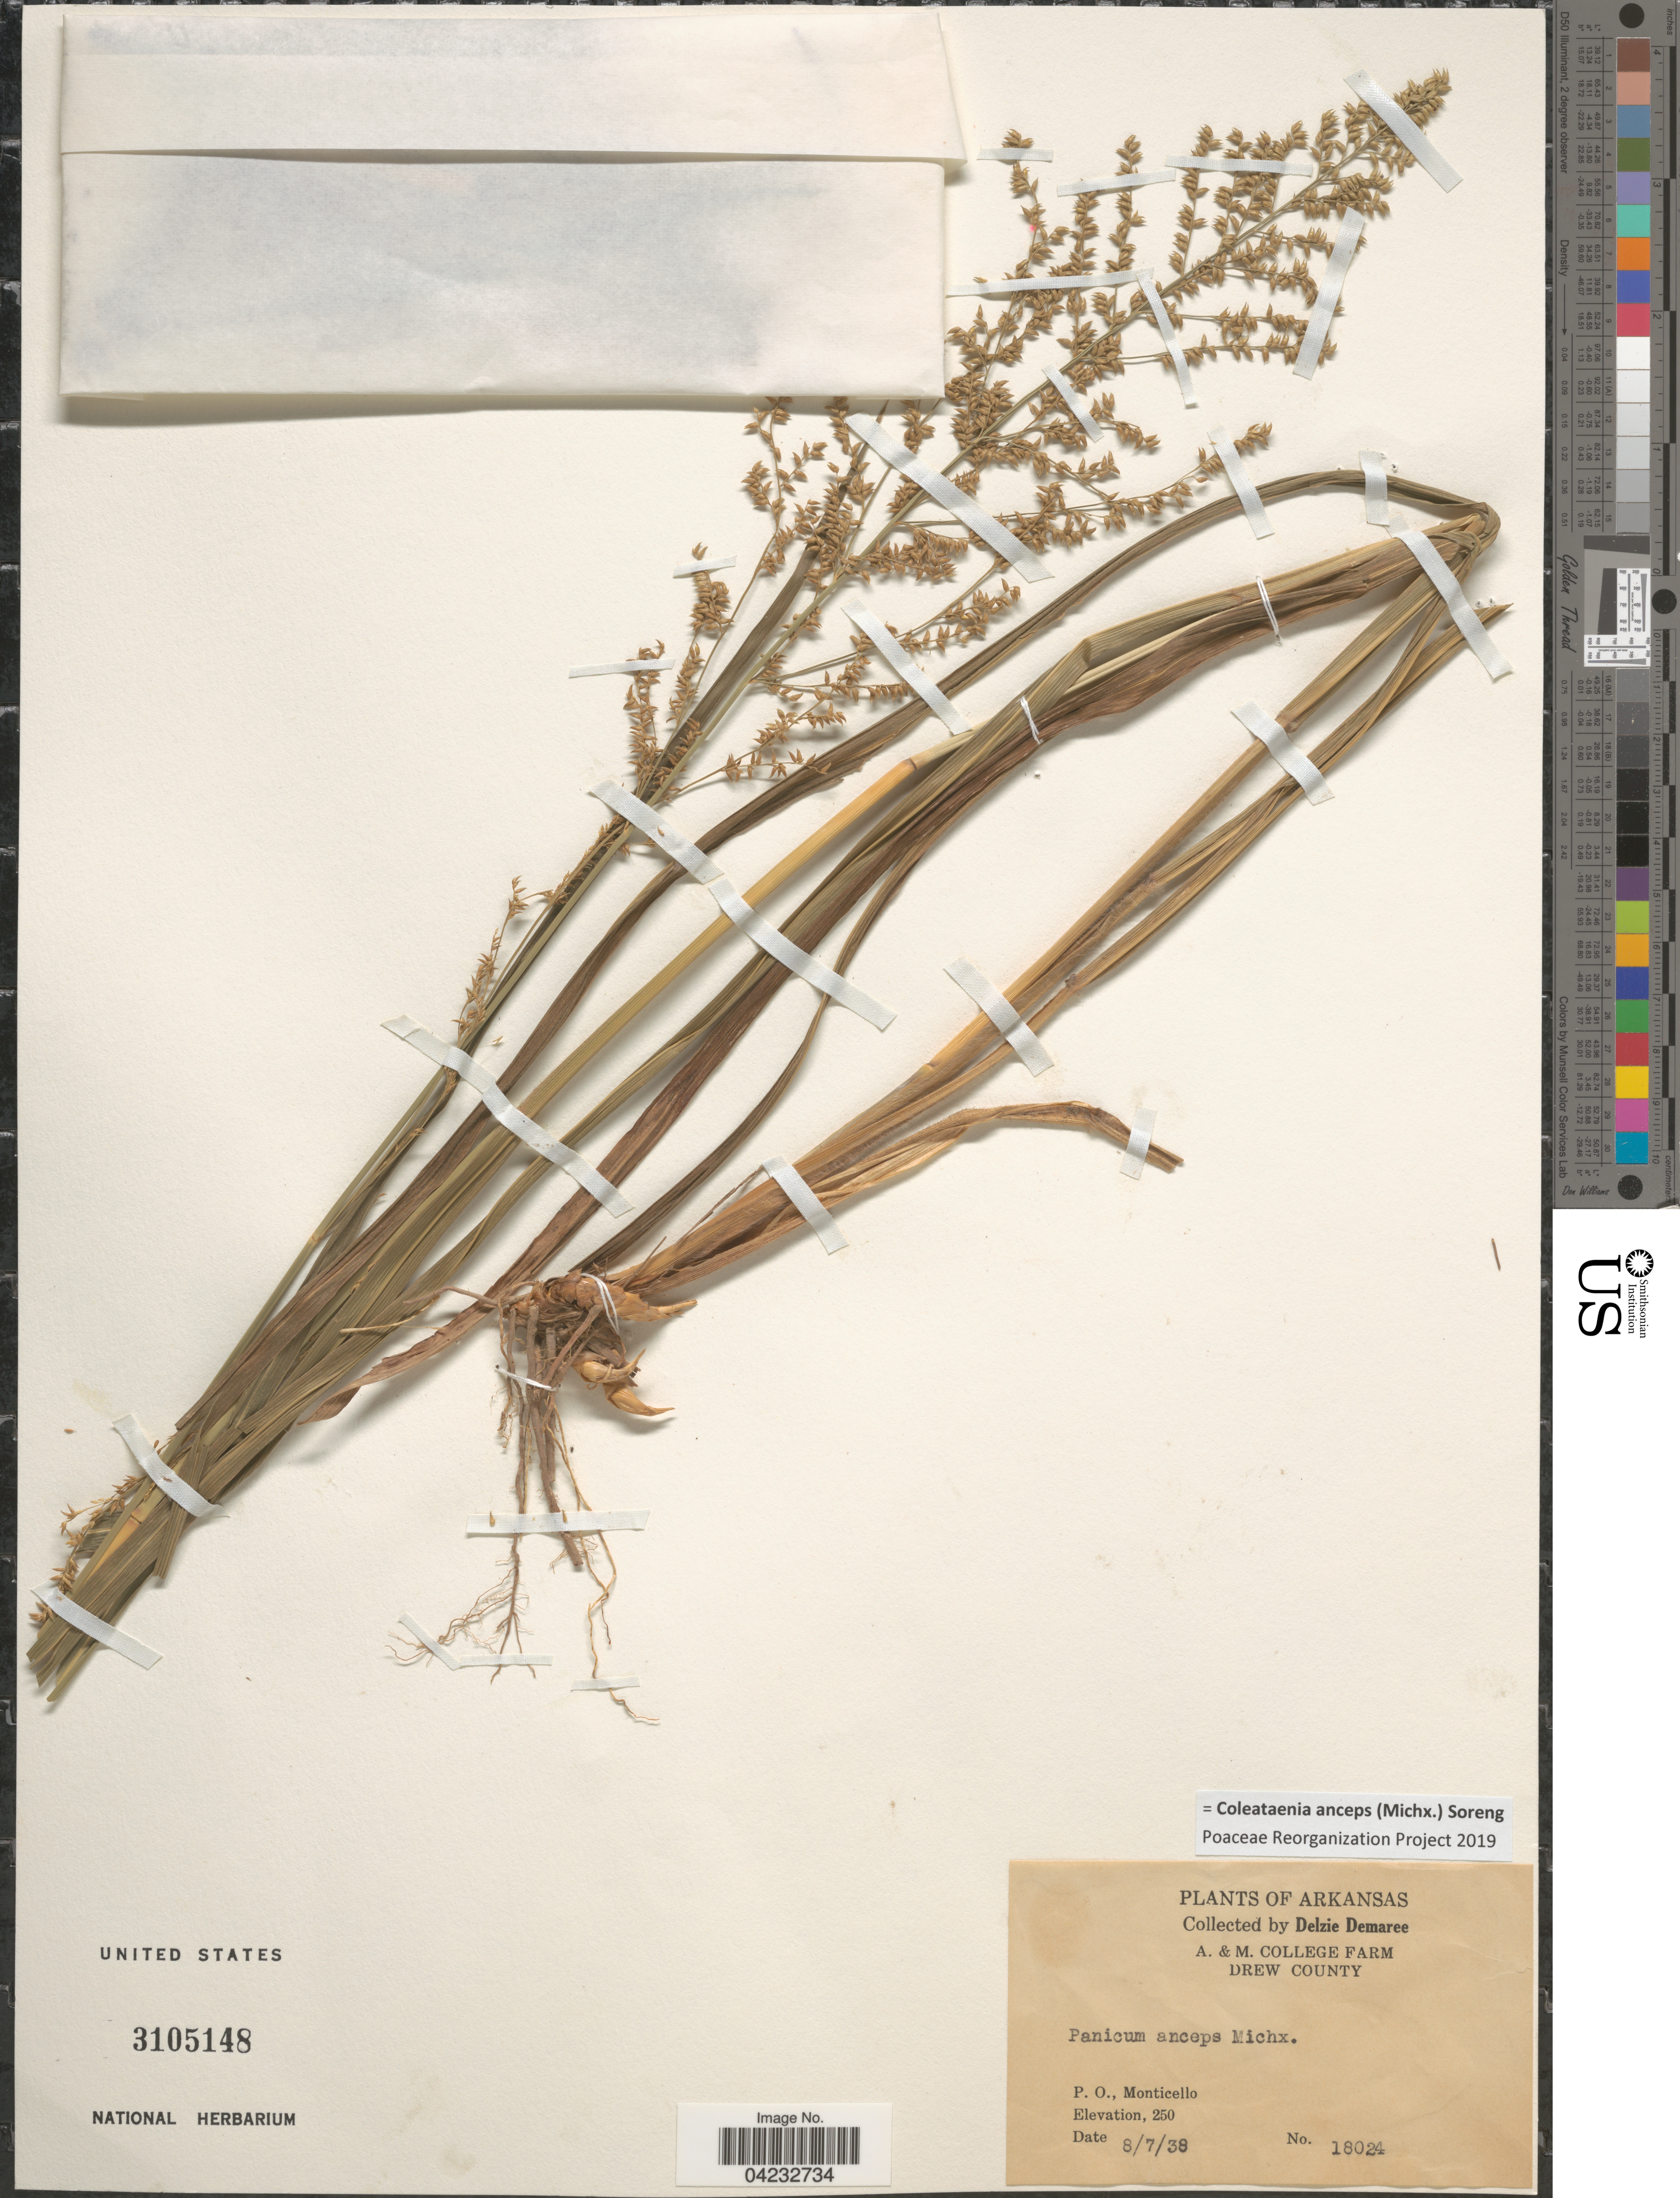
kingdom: Plantae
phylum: Tracheophyta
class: Liliopsida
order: Poales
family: Poaceae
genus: Coleataenia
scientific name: Coleataenia anceps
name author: (Michx.) Soreng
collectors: D. Demaree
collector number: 18024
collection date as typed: Transcribed d/m/y: 7/8/38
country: United States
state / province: Arkansas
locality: Drew County. P. O., Monticello.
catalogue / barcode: US 3105148